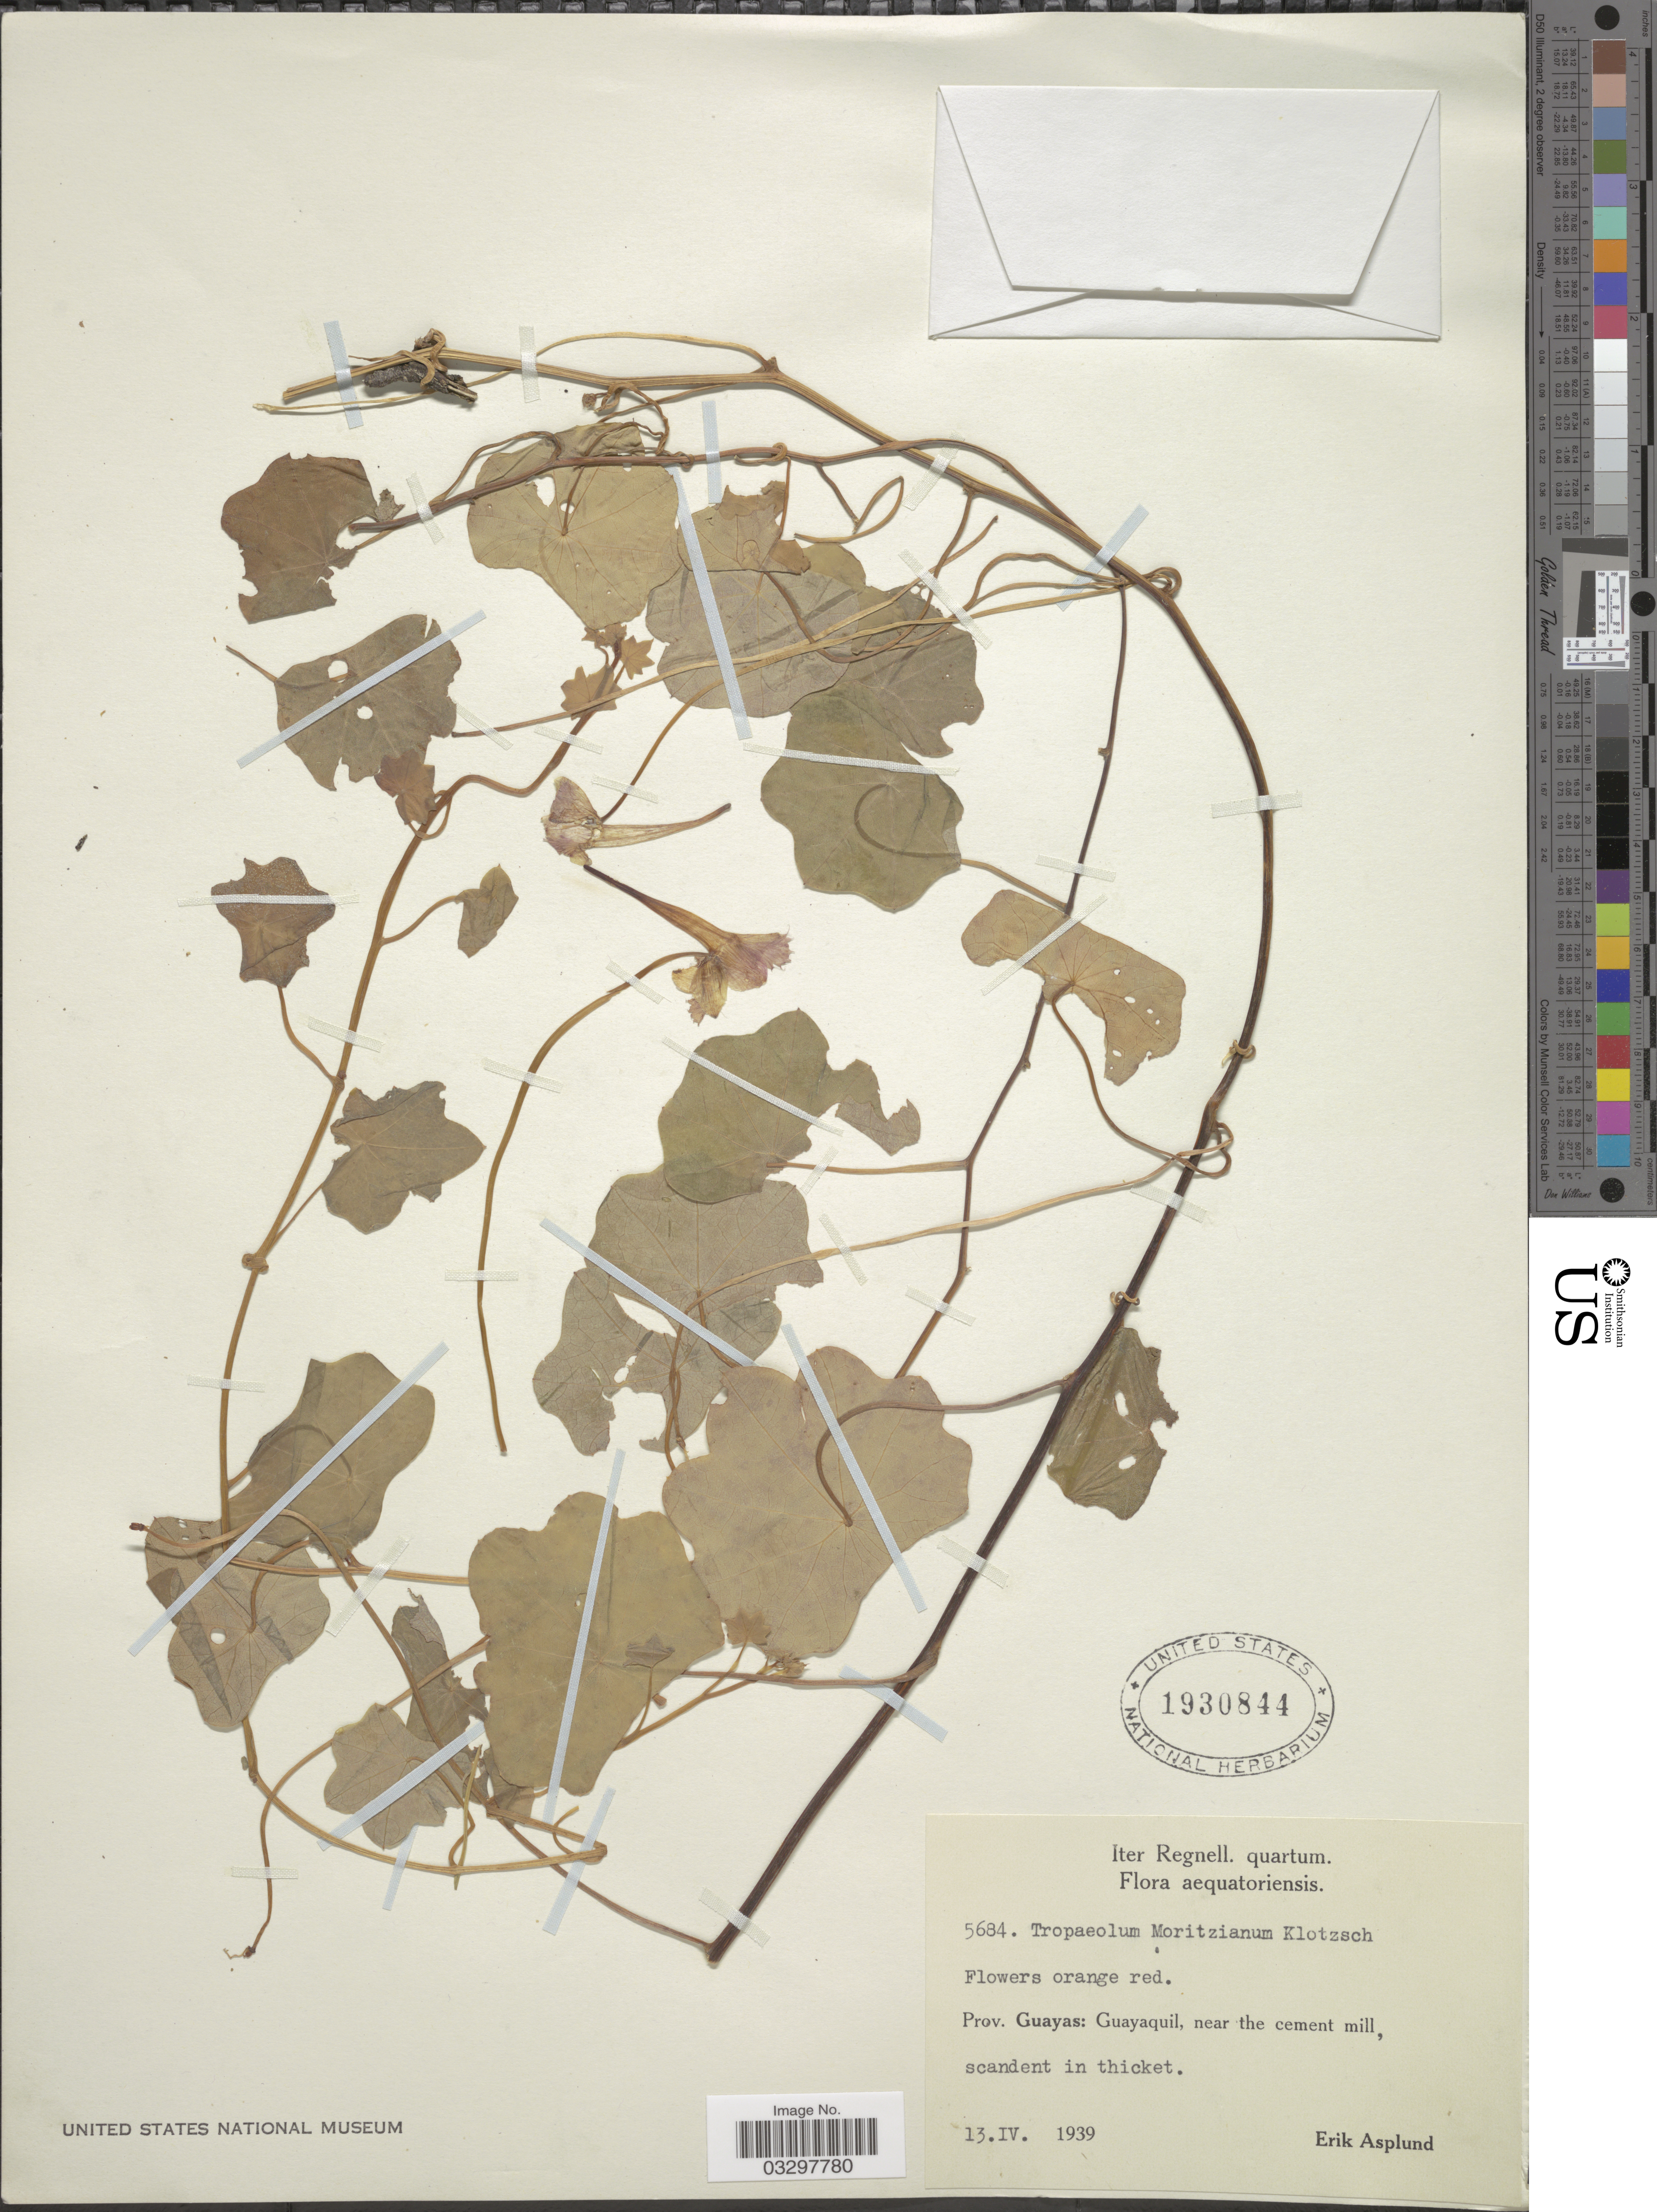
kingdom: Plantae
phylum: Tracheophyta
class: Magnoliopsida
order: Brassicales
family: Tropaeolaceae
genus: Tropaeolum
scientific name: Tropaeolum moritzianum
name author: Klotzsch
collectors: E. Asplund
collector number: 5684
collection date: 1939-04-13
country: Ecuador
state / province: Guayas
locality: Prov. Guayas: Guayaquil, near the cement mill.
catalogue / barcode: US 1930844